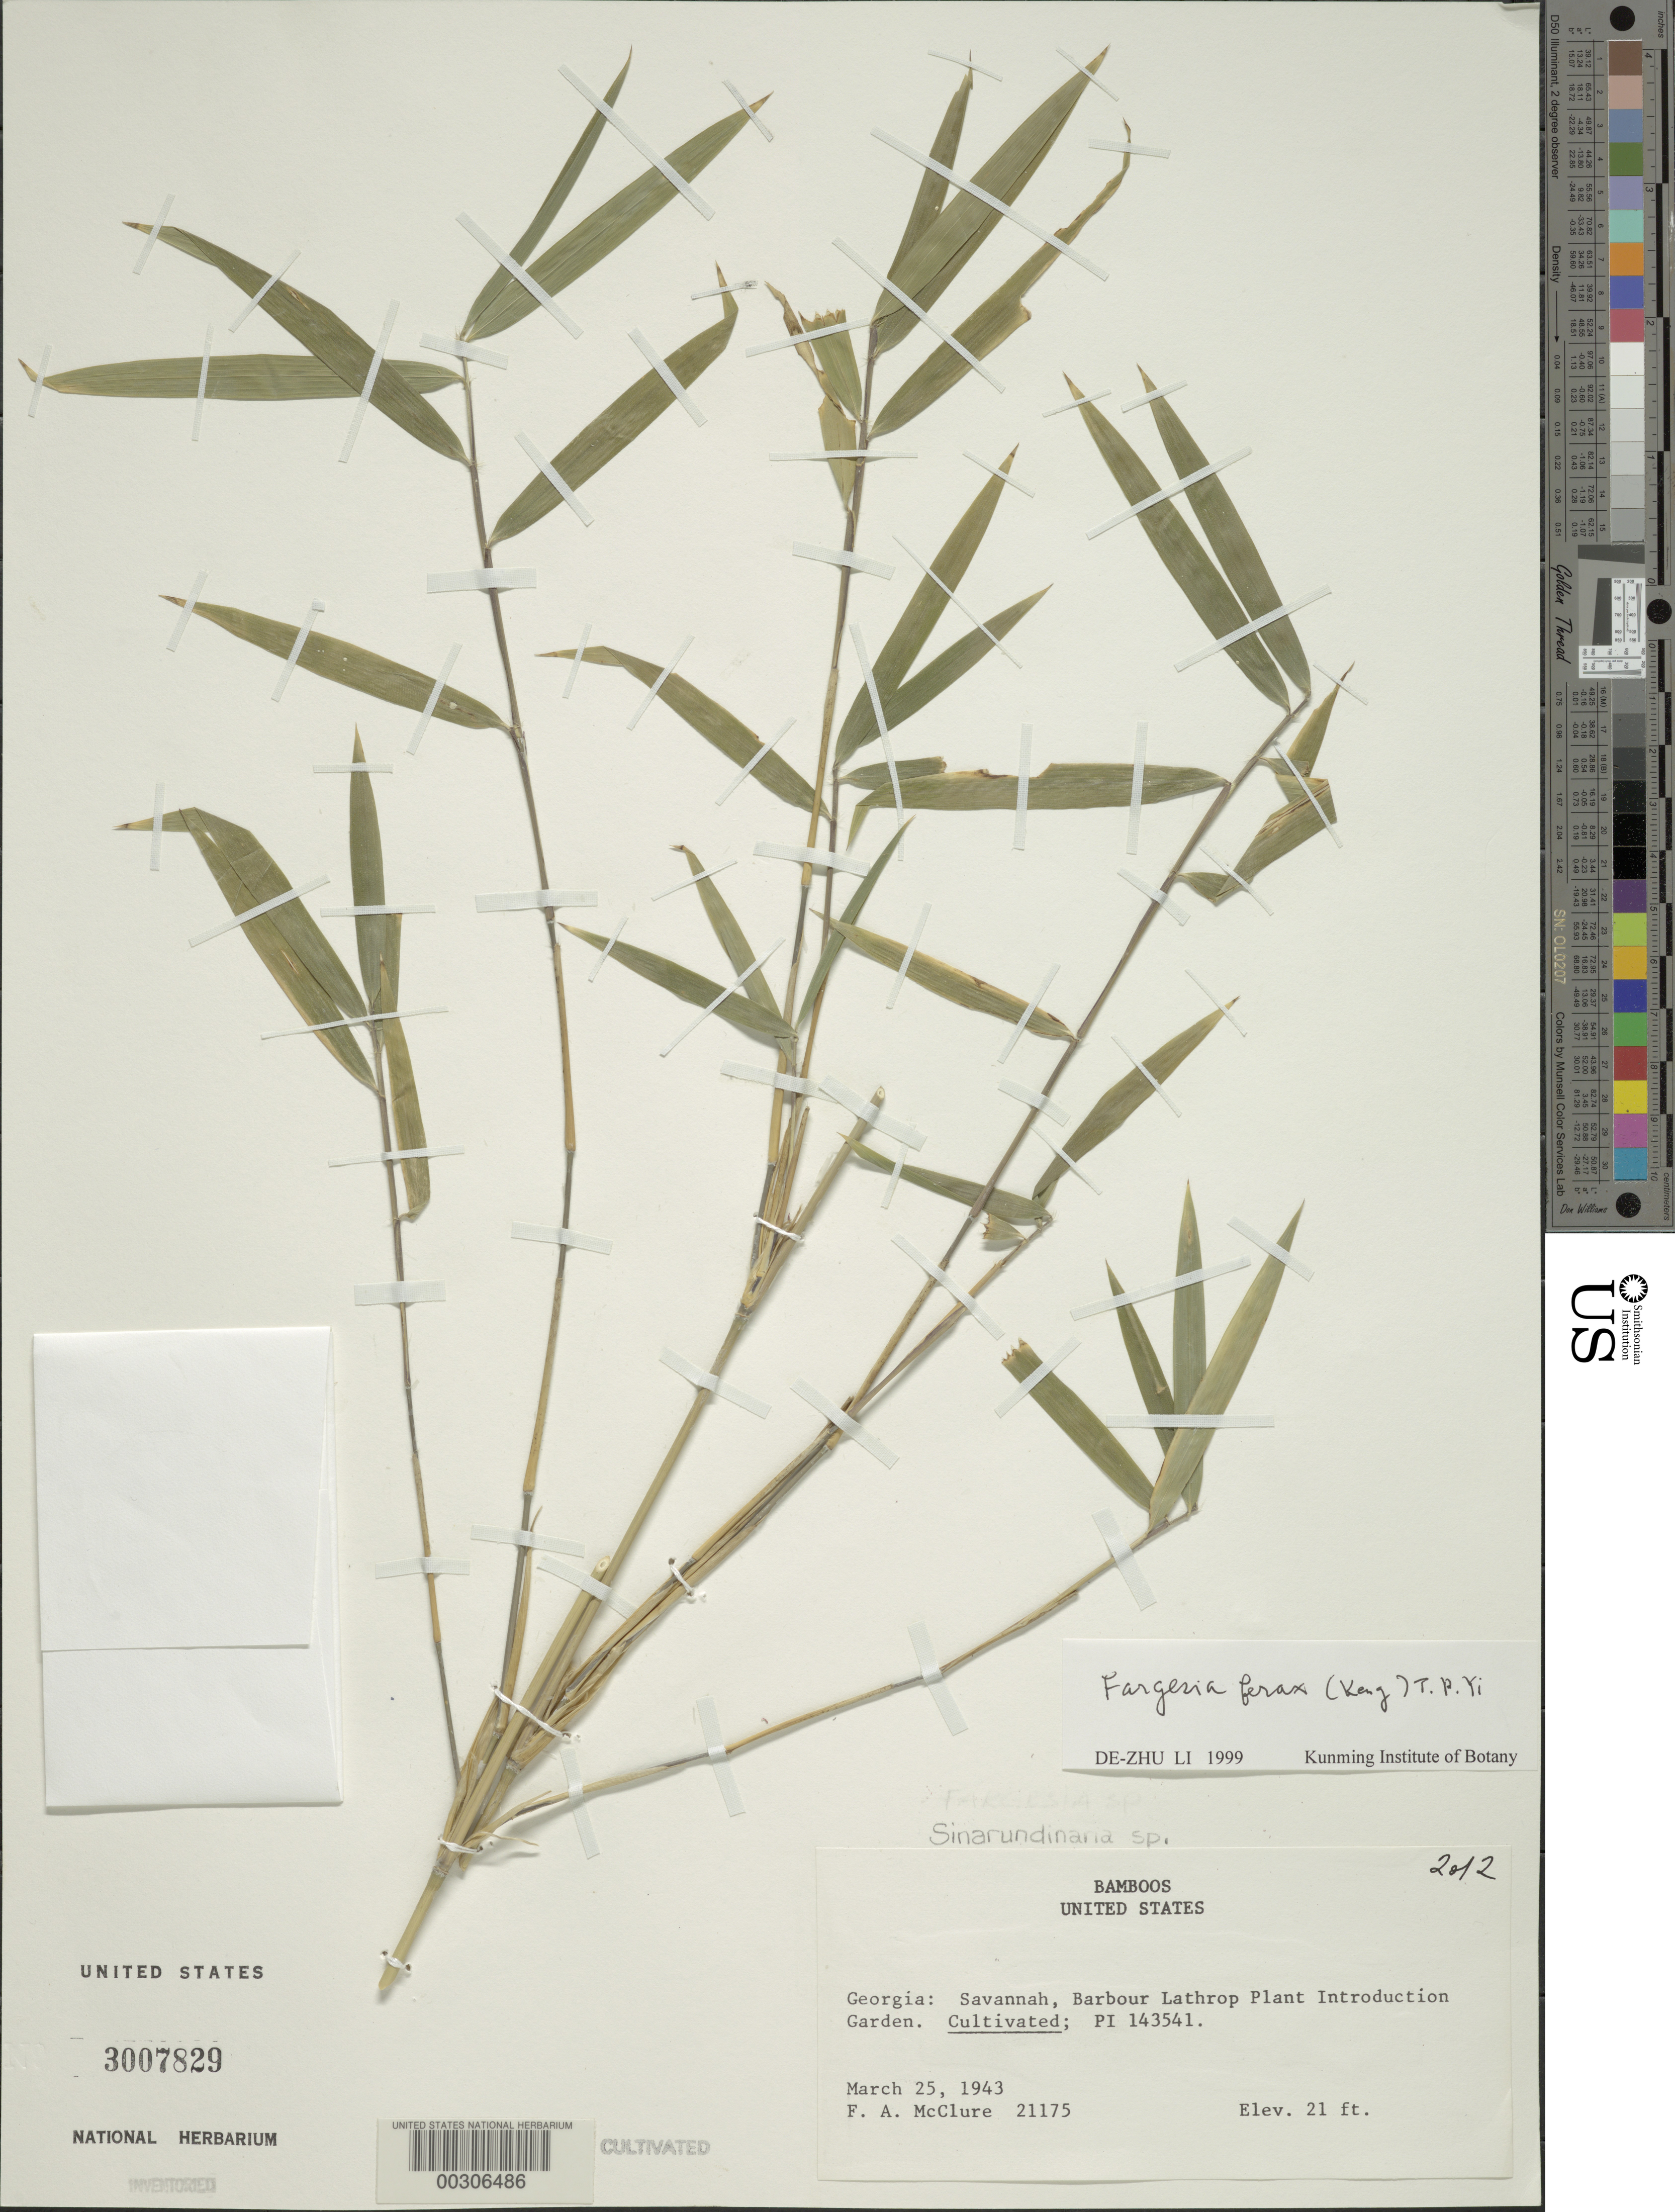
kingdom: Plantae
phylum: Tracheophyta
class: Liliopsida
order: Poales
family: Poaceae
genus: Fargesia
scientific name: Fargesia ferax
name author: (Keng) T.P. Yi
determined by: Li, D. Z.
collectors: F. A. McClure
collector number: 21175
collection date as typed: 25 Mar 1943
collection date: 1943-03-25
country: United States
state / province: Georgia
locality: Barbour lathrop pi garden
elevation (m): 6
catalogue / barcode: US 3007829